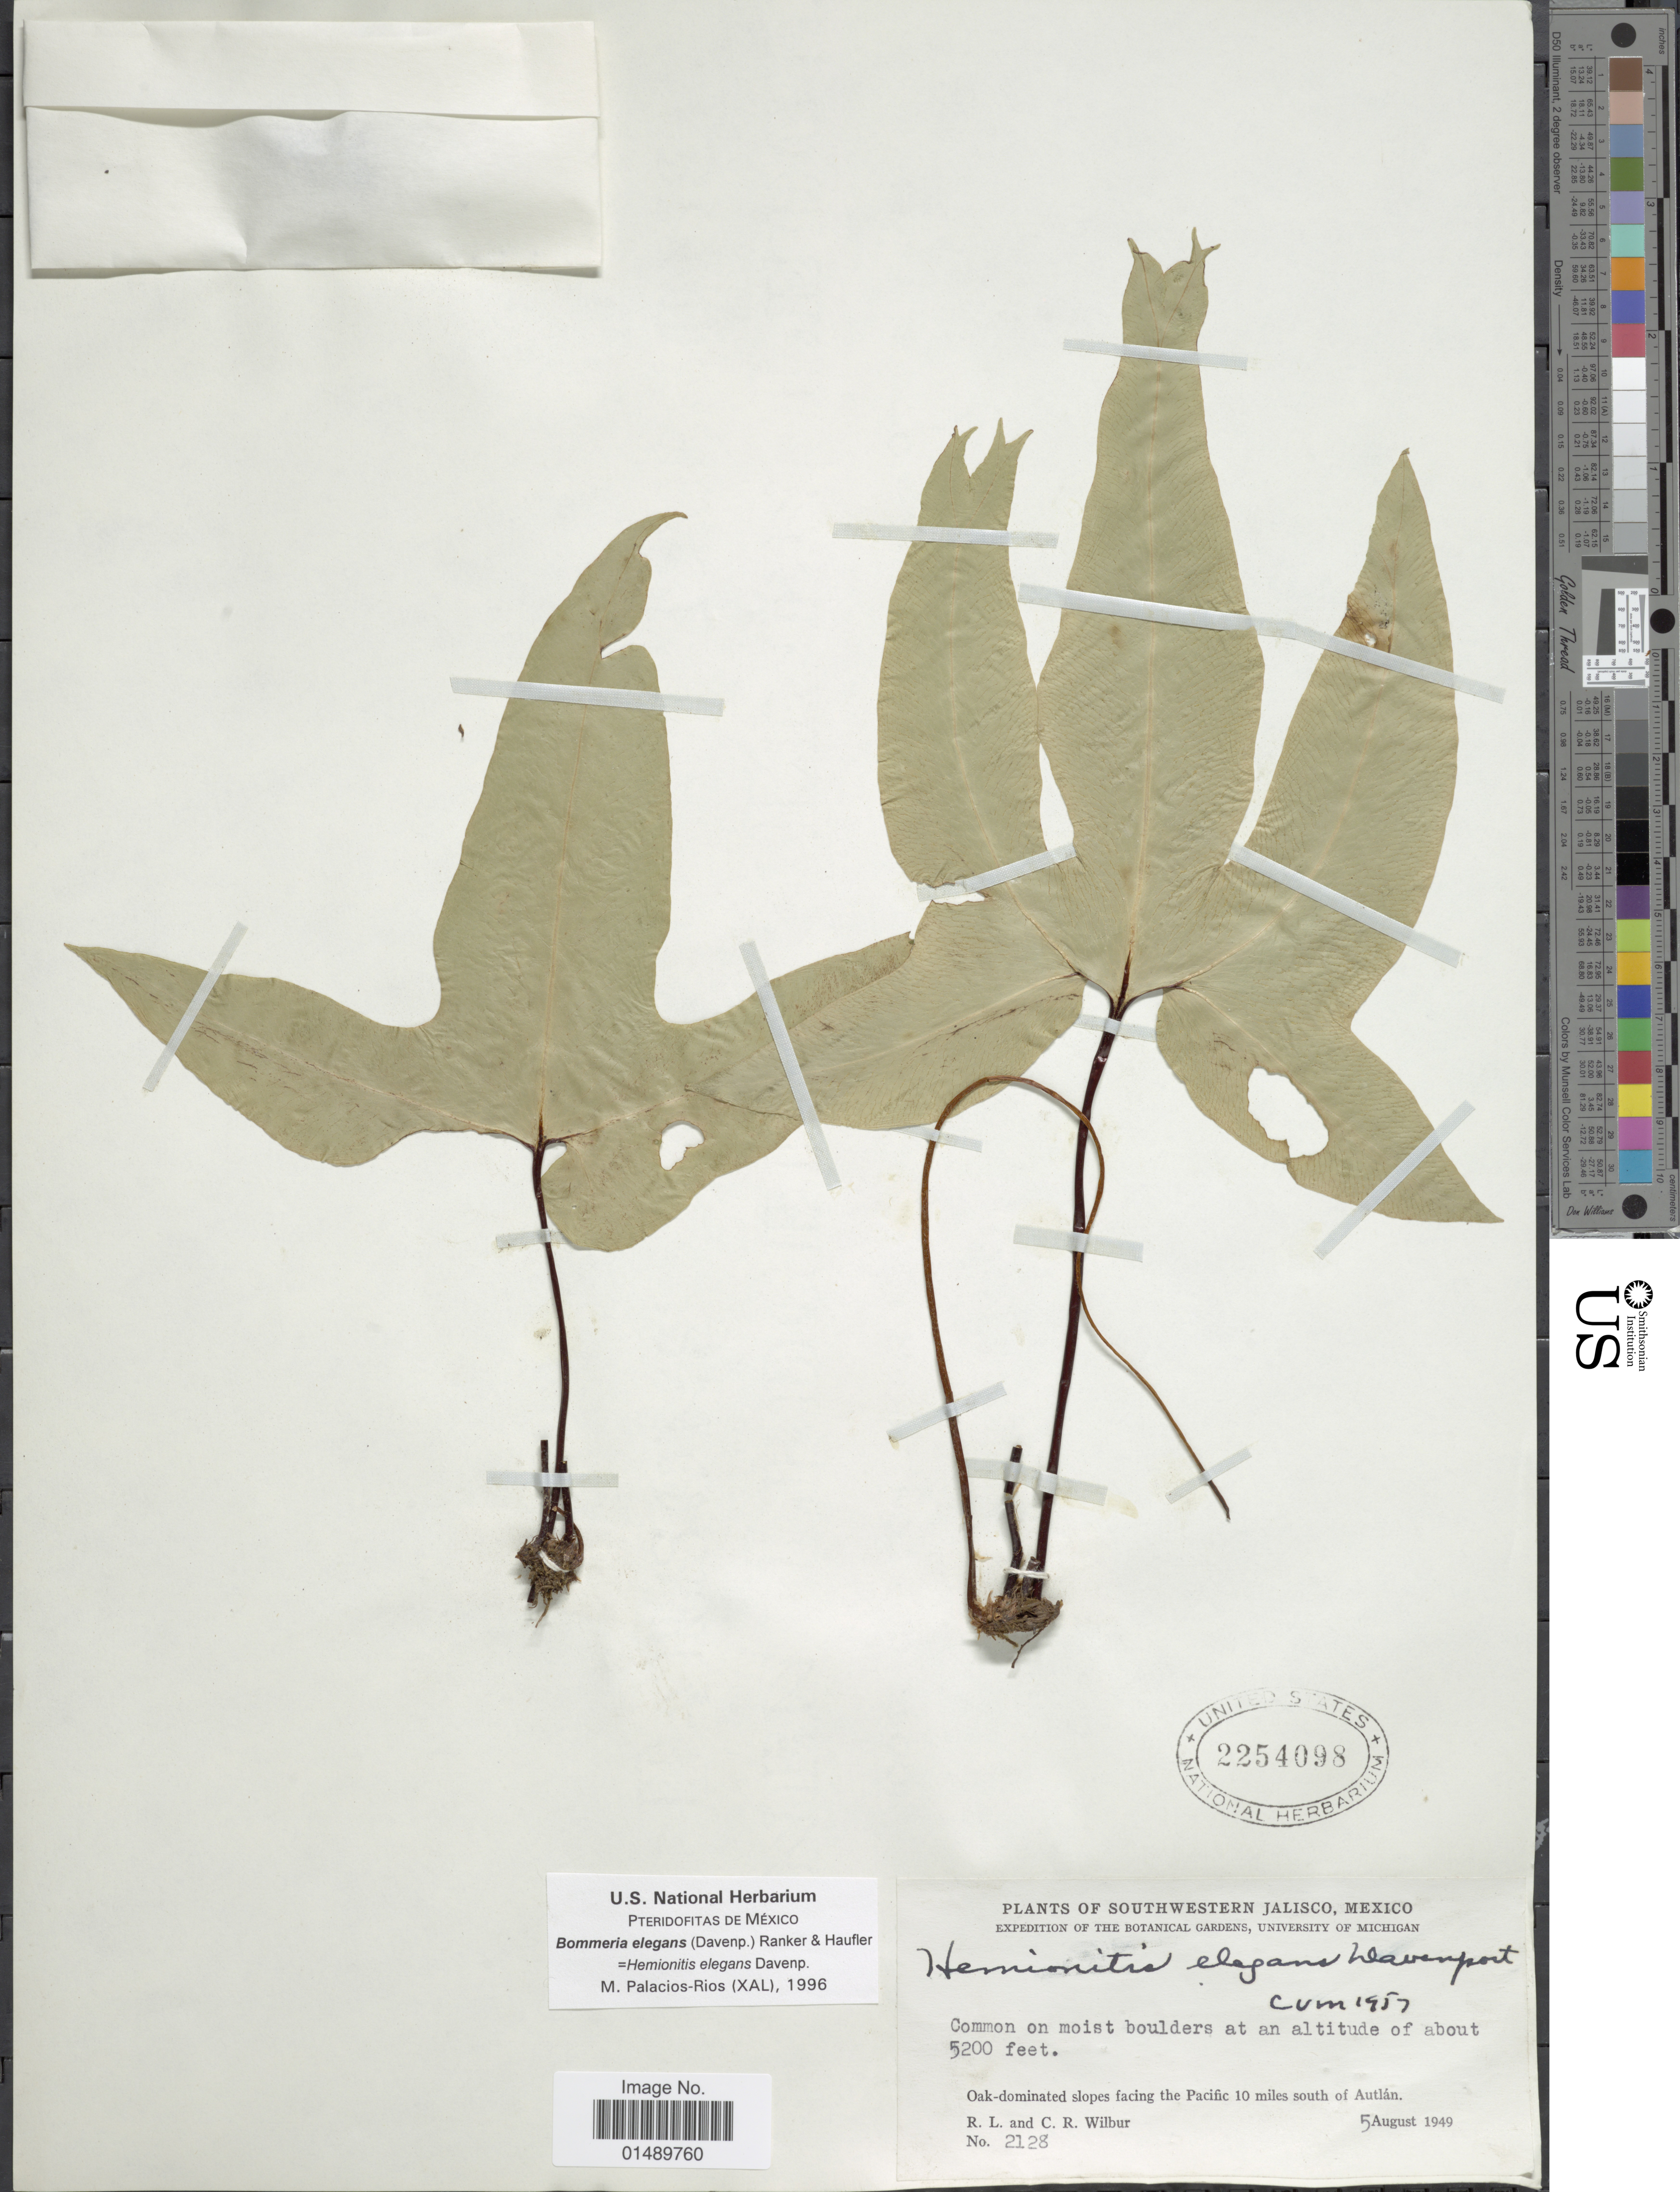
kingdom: Plantae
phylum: Tracheophyta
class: Polypodiopsida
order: Polypodiales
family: Pteridaceae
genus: Bommeria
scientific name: Bommeria elegans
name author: (Davenp.) Ranker & Haufler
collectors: R. L. Wilbur & C. Wilbur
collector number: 2128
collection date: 1949-08-05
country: Mexico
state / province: Jalisco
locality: Mexico, Southwestern Jalisco, Oak-dominated slopes facing the Pacific 10 miles south of Autlan.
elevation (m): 1585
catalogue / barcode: US 2254098